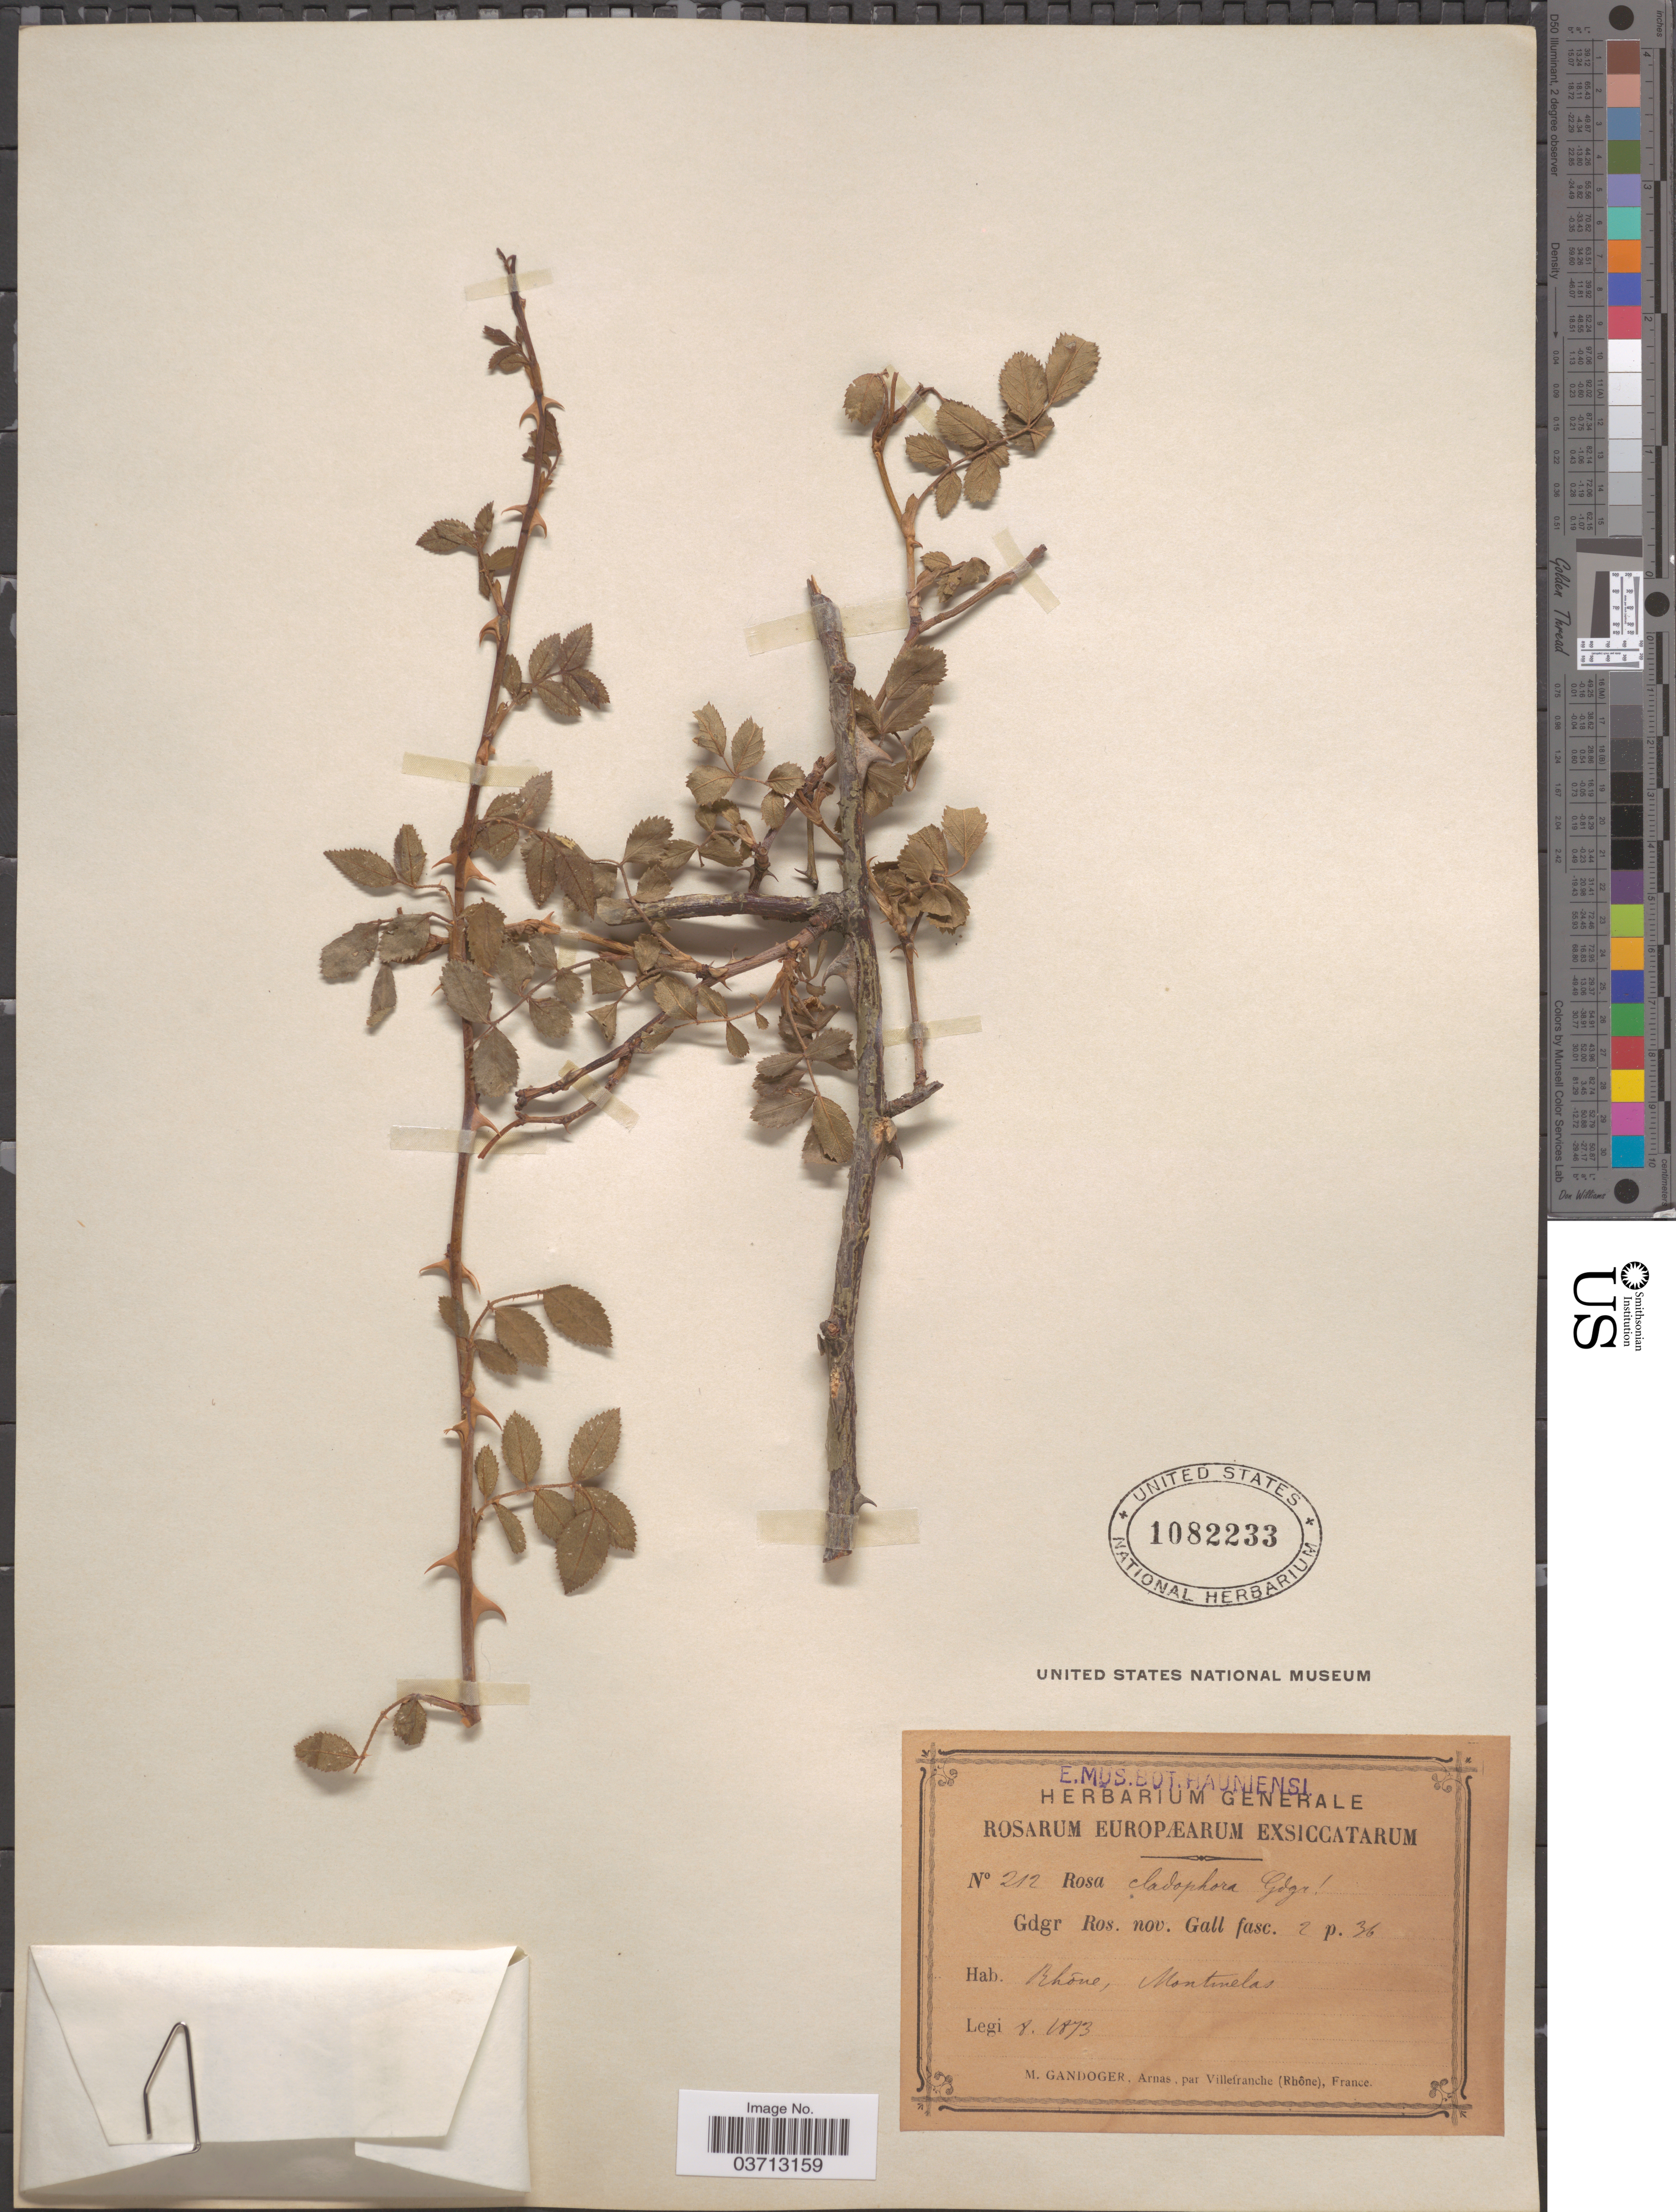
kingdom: Plantae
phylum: Tracheophyta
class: Magnoliopsida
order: Rosales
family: Rosaceae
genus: Rosa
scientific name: Rosa cladophora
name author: Gand.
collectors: M. Gandoger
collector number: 212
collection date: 1873-08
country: France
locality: Rhóne, Montmelas.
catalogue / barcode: US 1082233